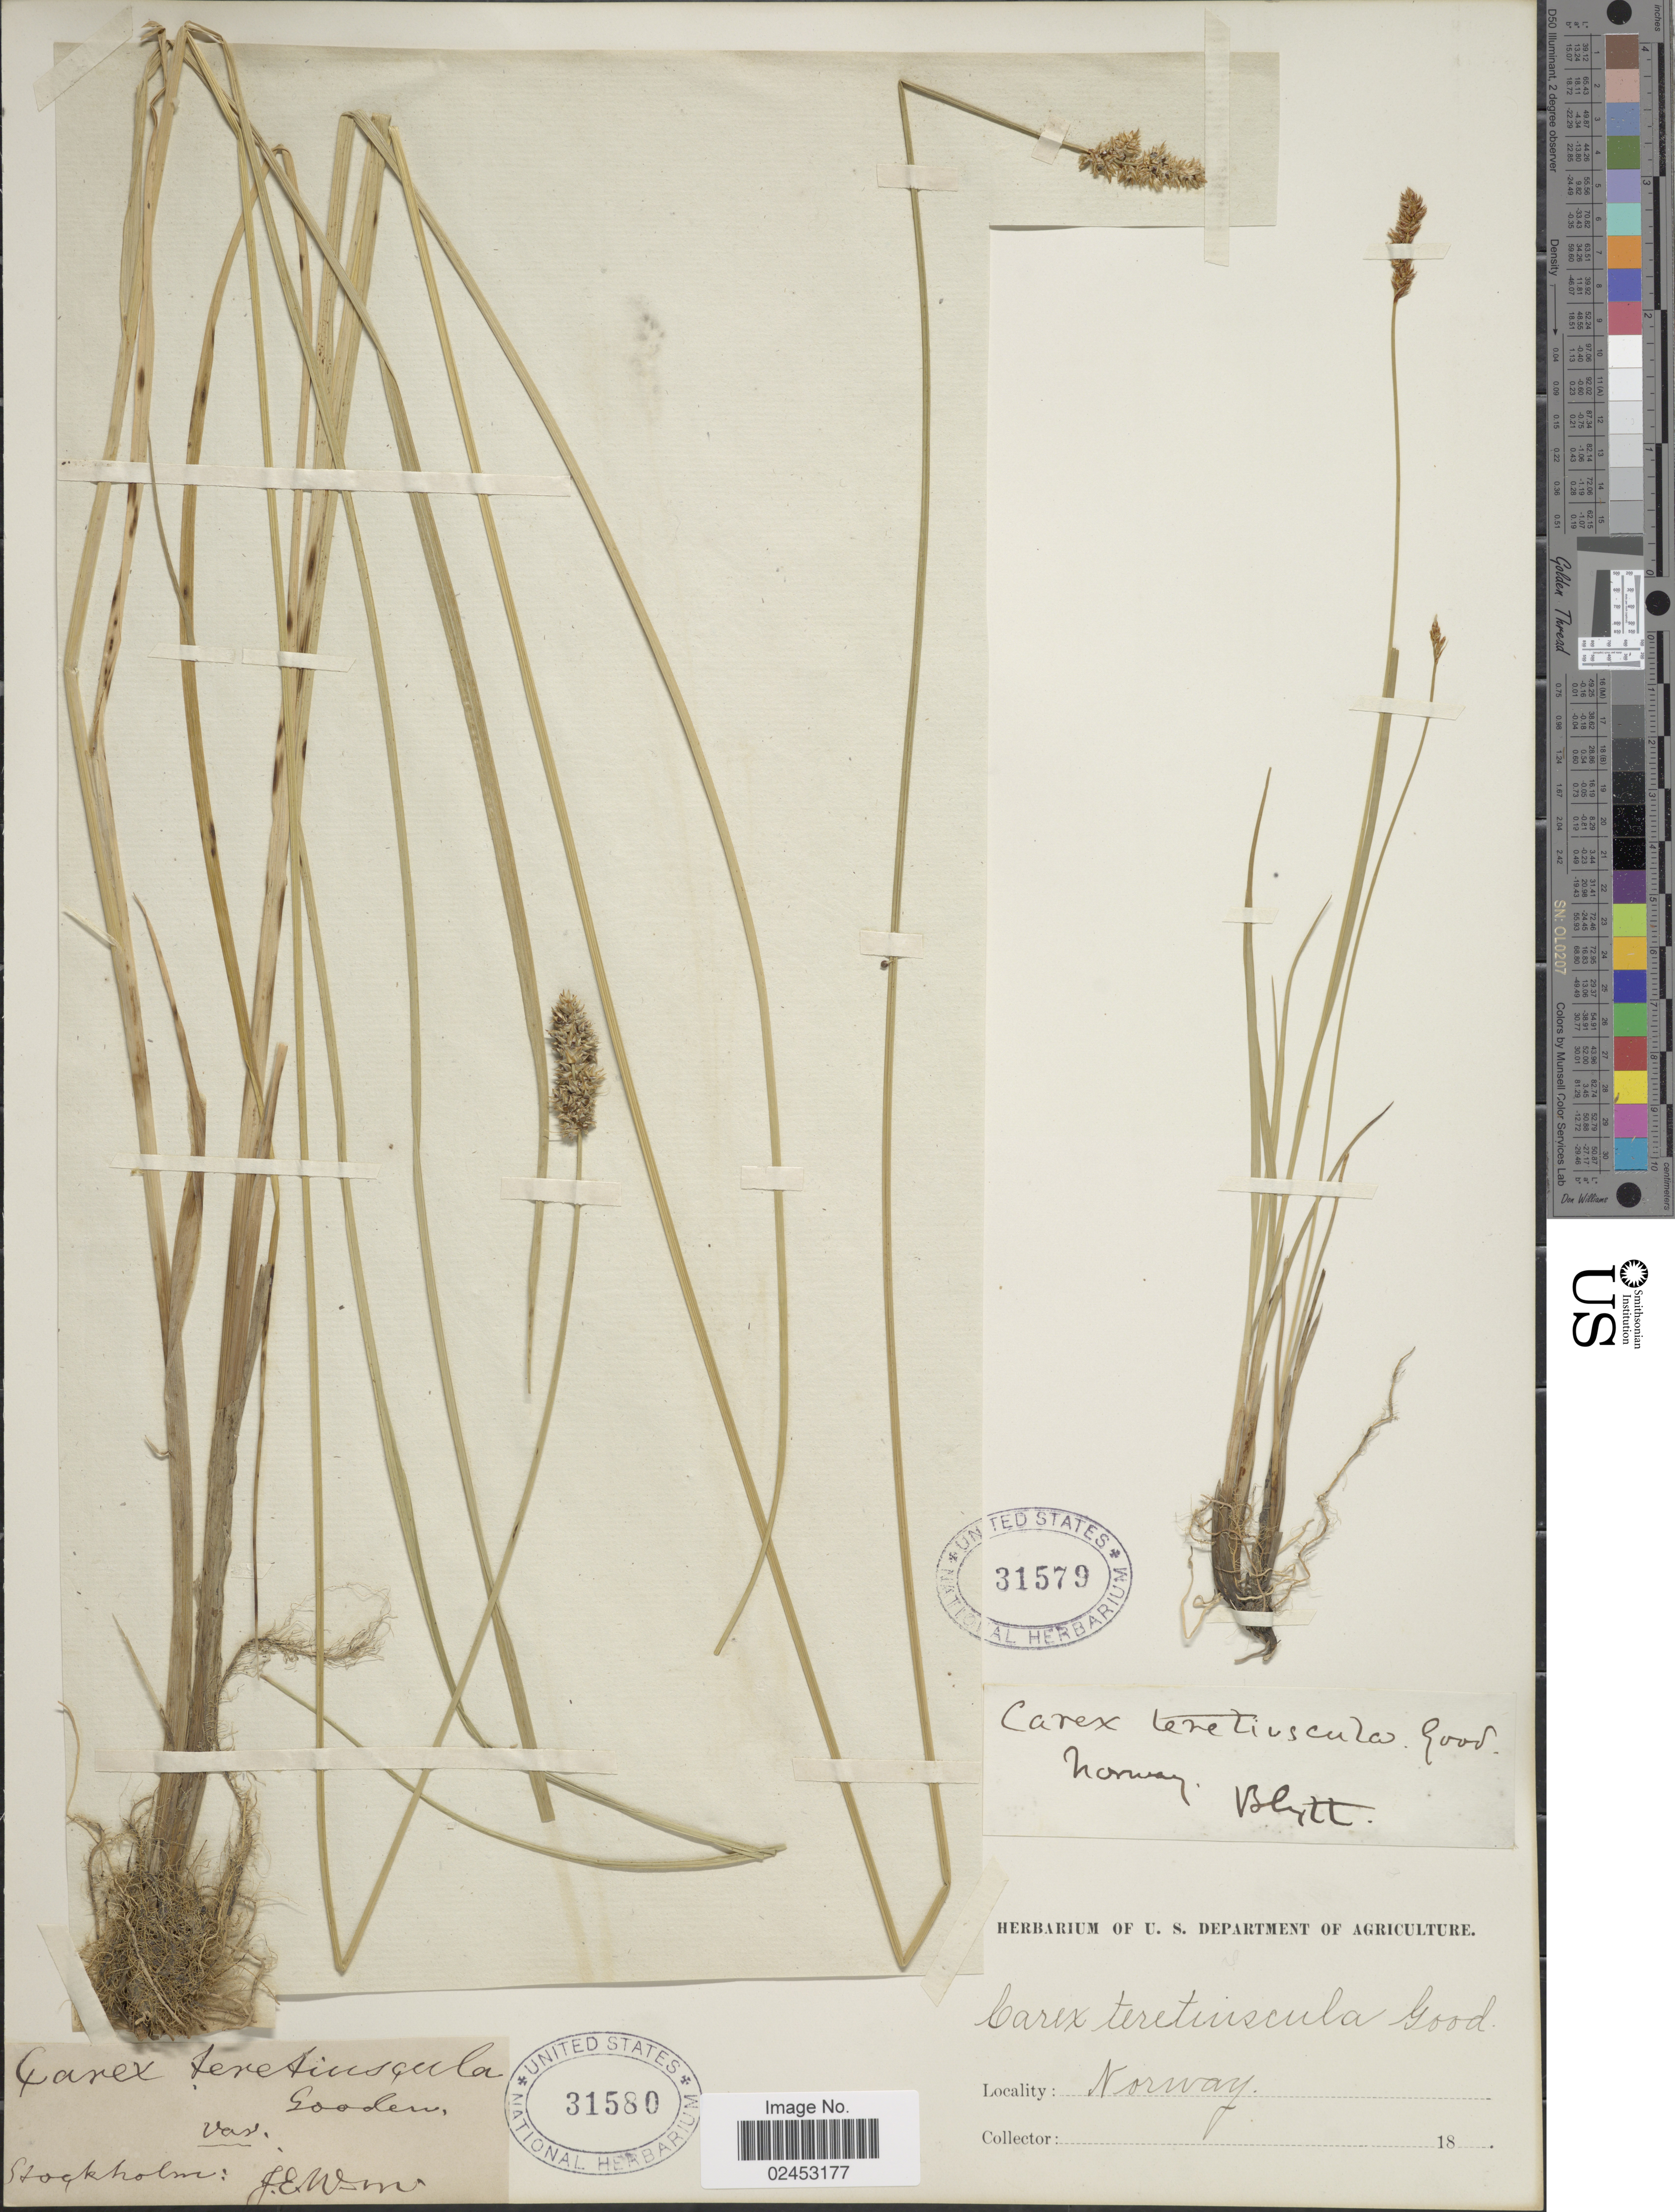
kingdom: Plantae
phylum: Tracheophyta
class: Liliopsida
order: Poales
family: Cyperaceae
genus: Carex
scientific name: Carex diandra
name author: Schrank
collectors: Blytt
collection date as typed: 18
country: Norway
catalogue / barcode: US 31579-2